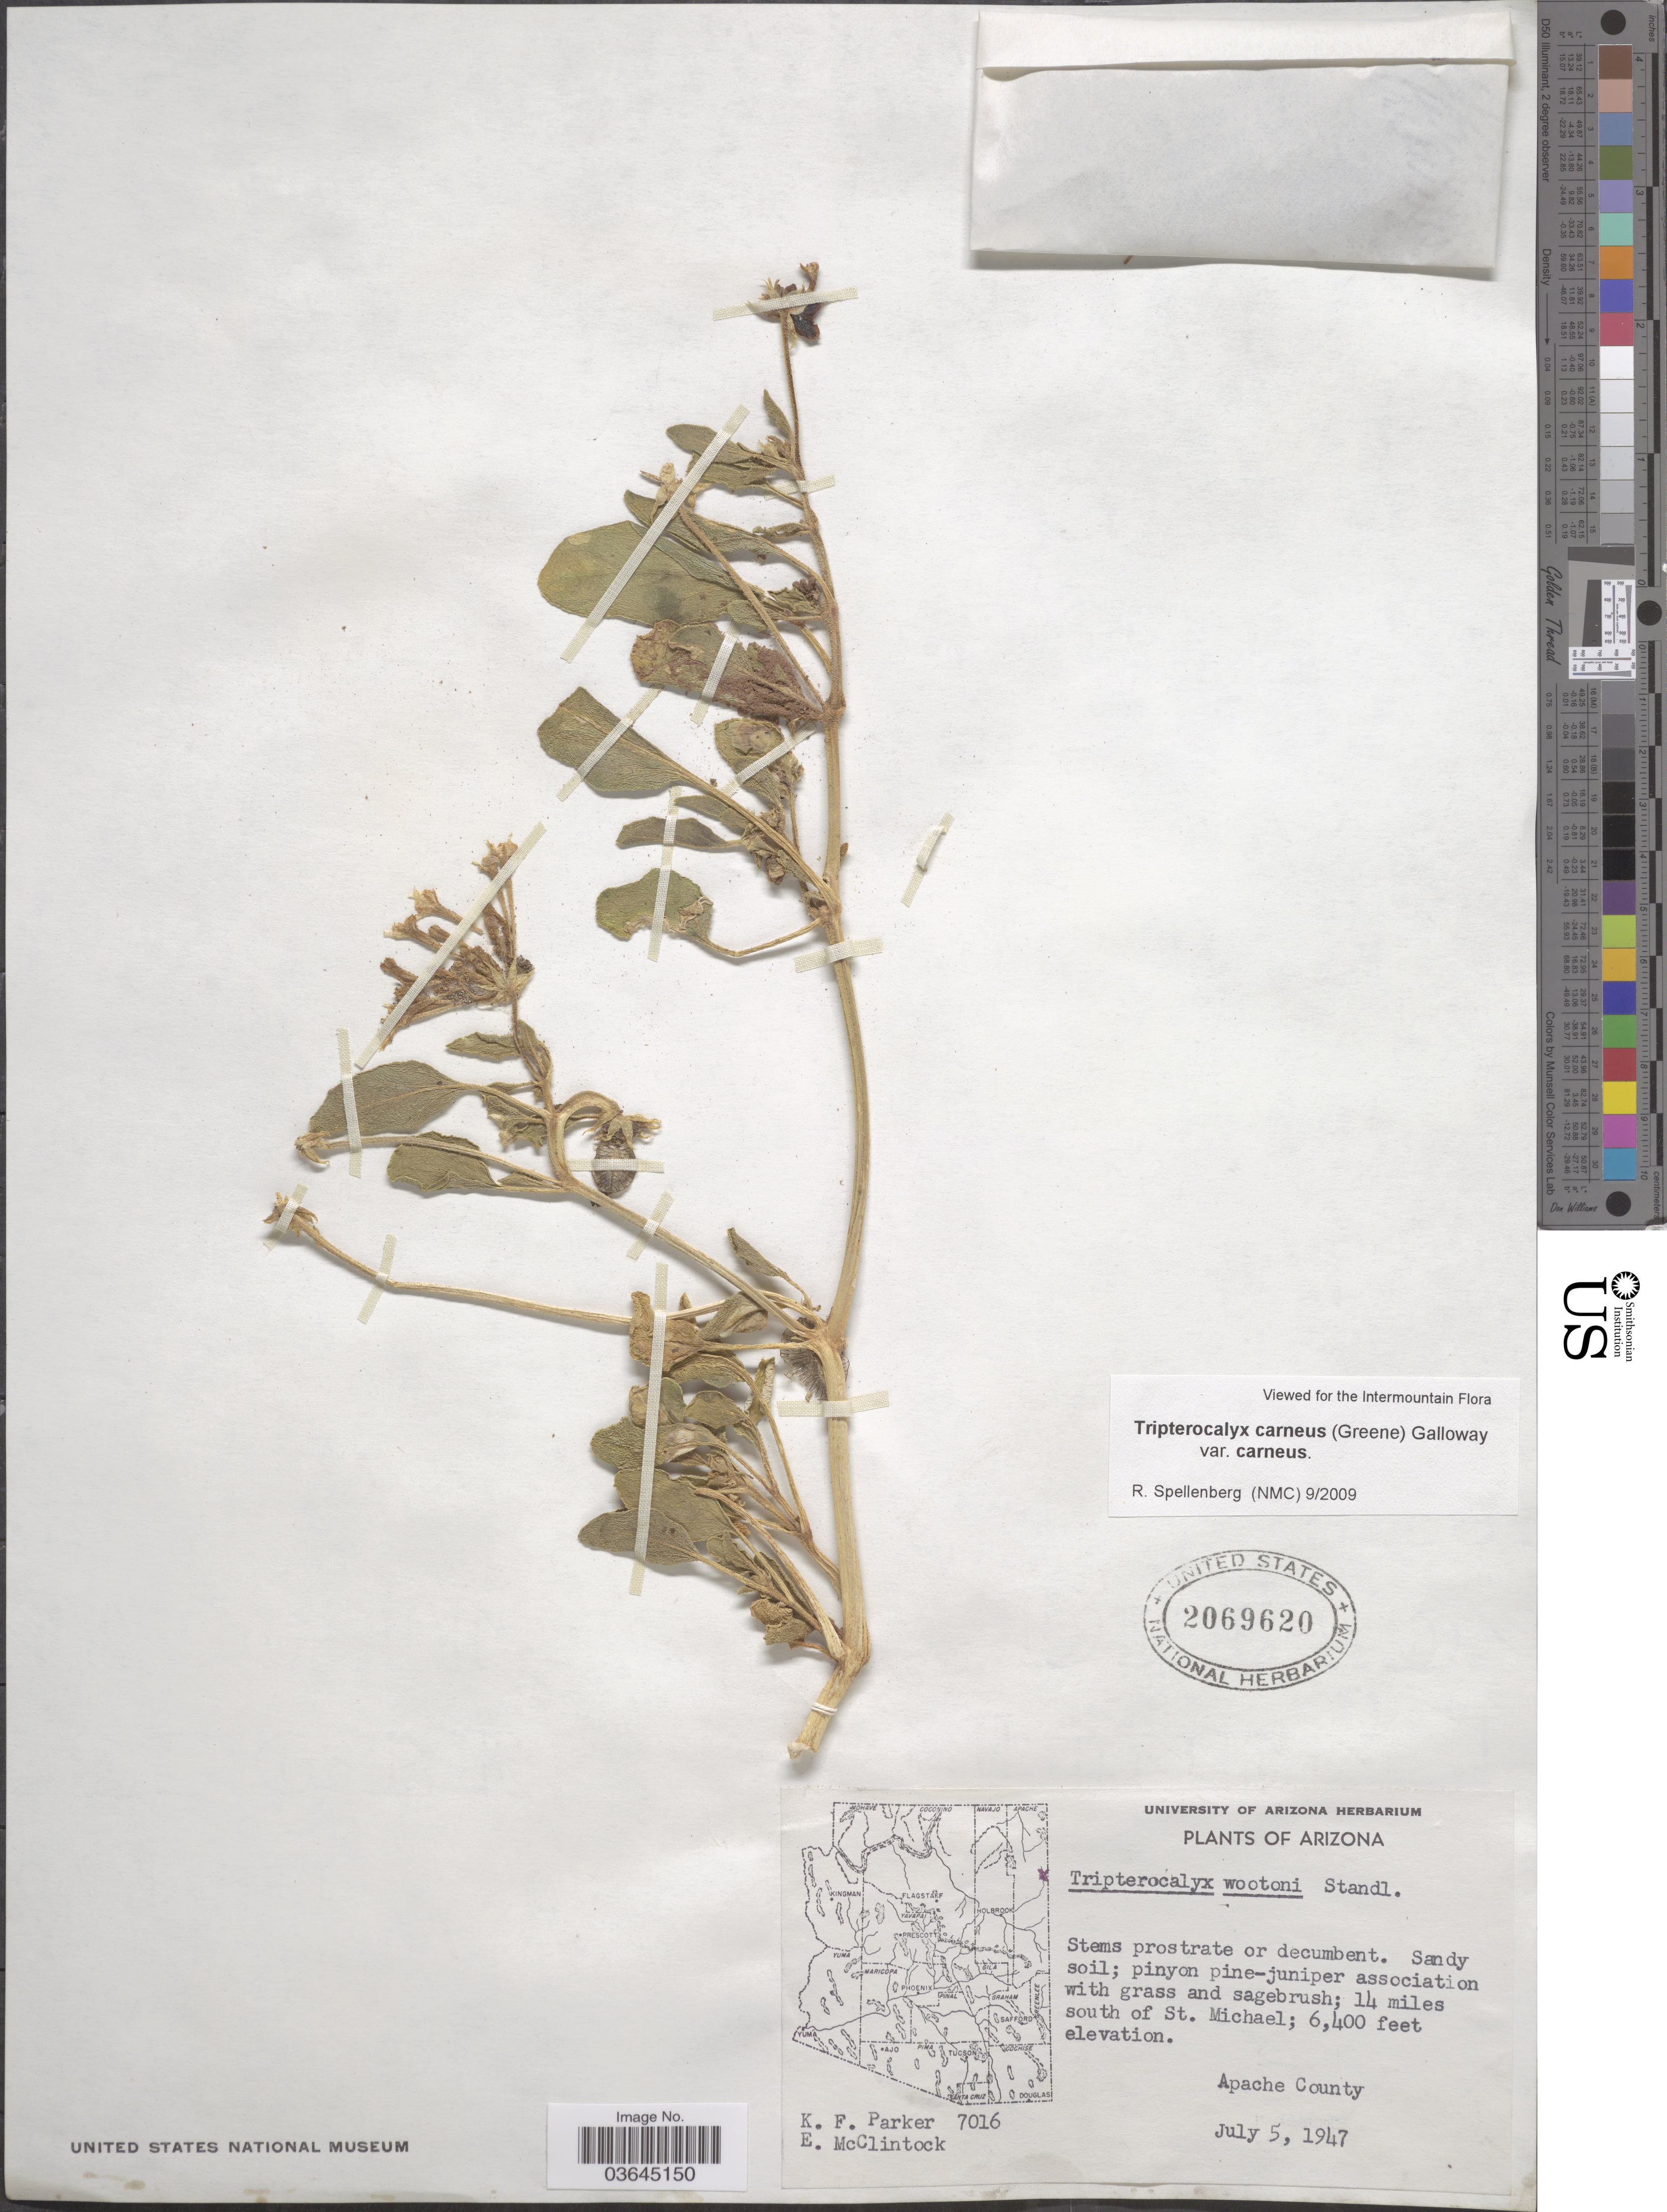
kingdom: Plantae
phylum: Tracheophyta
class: Magnoliopsida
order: Caryophyllales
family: Nyctaginaceae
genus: Tripterocalyx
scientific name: Tripterocalyx carneus var. carneus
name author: (Greene) L.A. Galloway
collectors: K. F. Parker & E. McClintock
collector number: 7016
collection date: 1947-07-05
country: United States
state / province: Arizona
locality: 14 miles south of St. Michael. Apache County.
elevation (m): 1951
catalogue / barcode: US 2069620